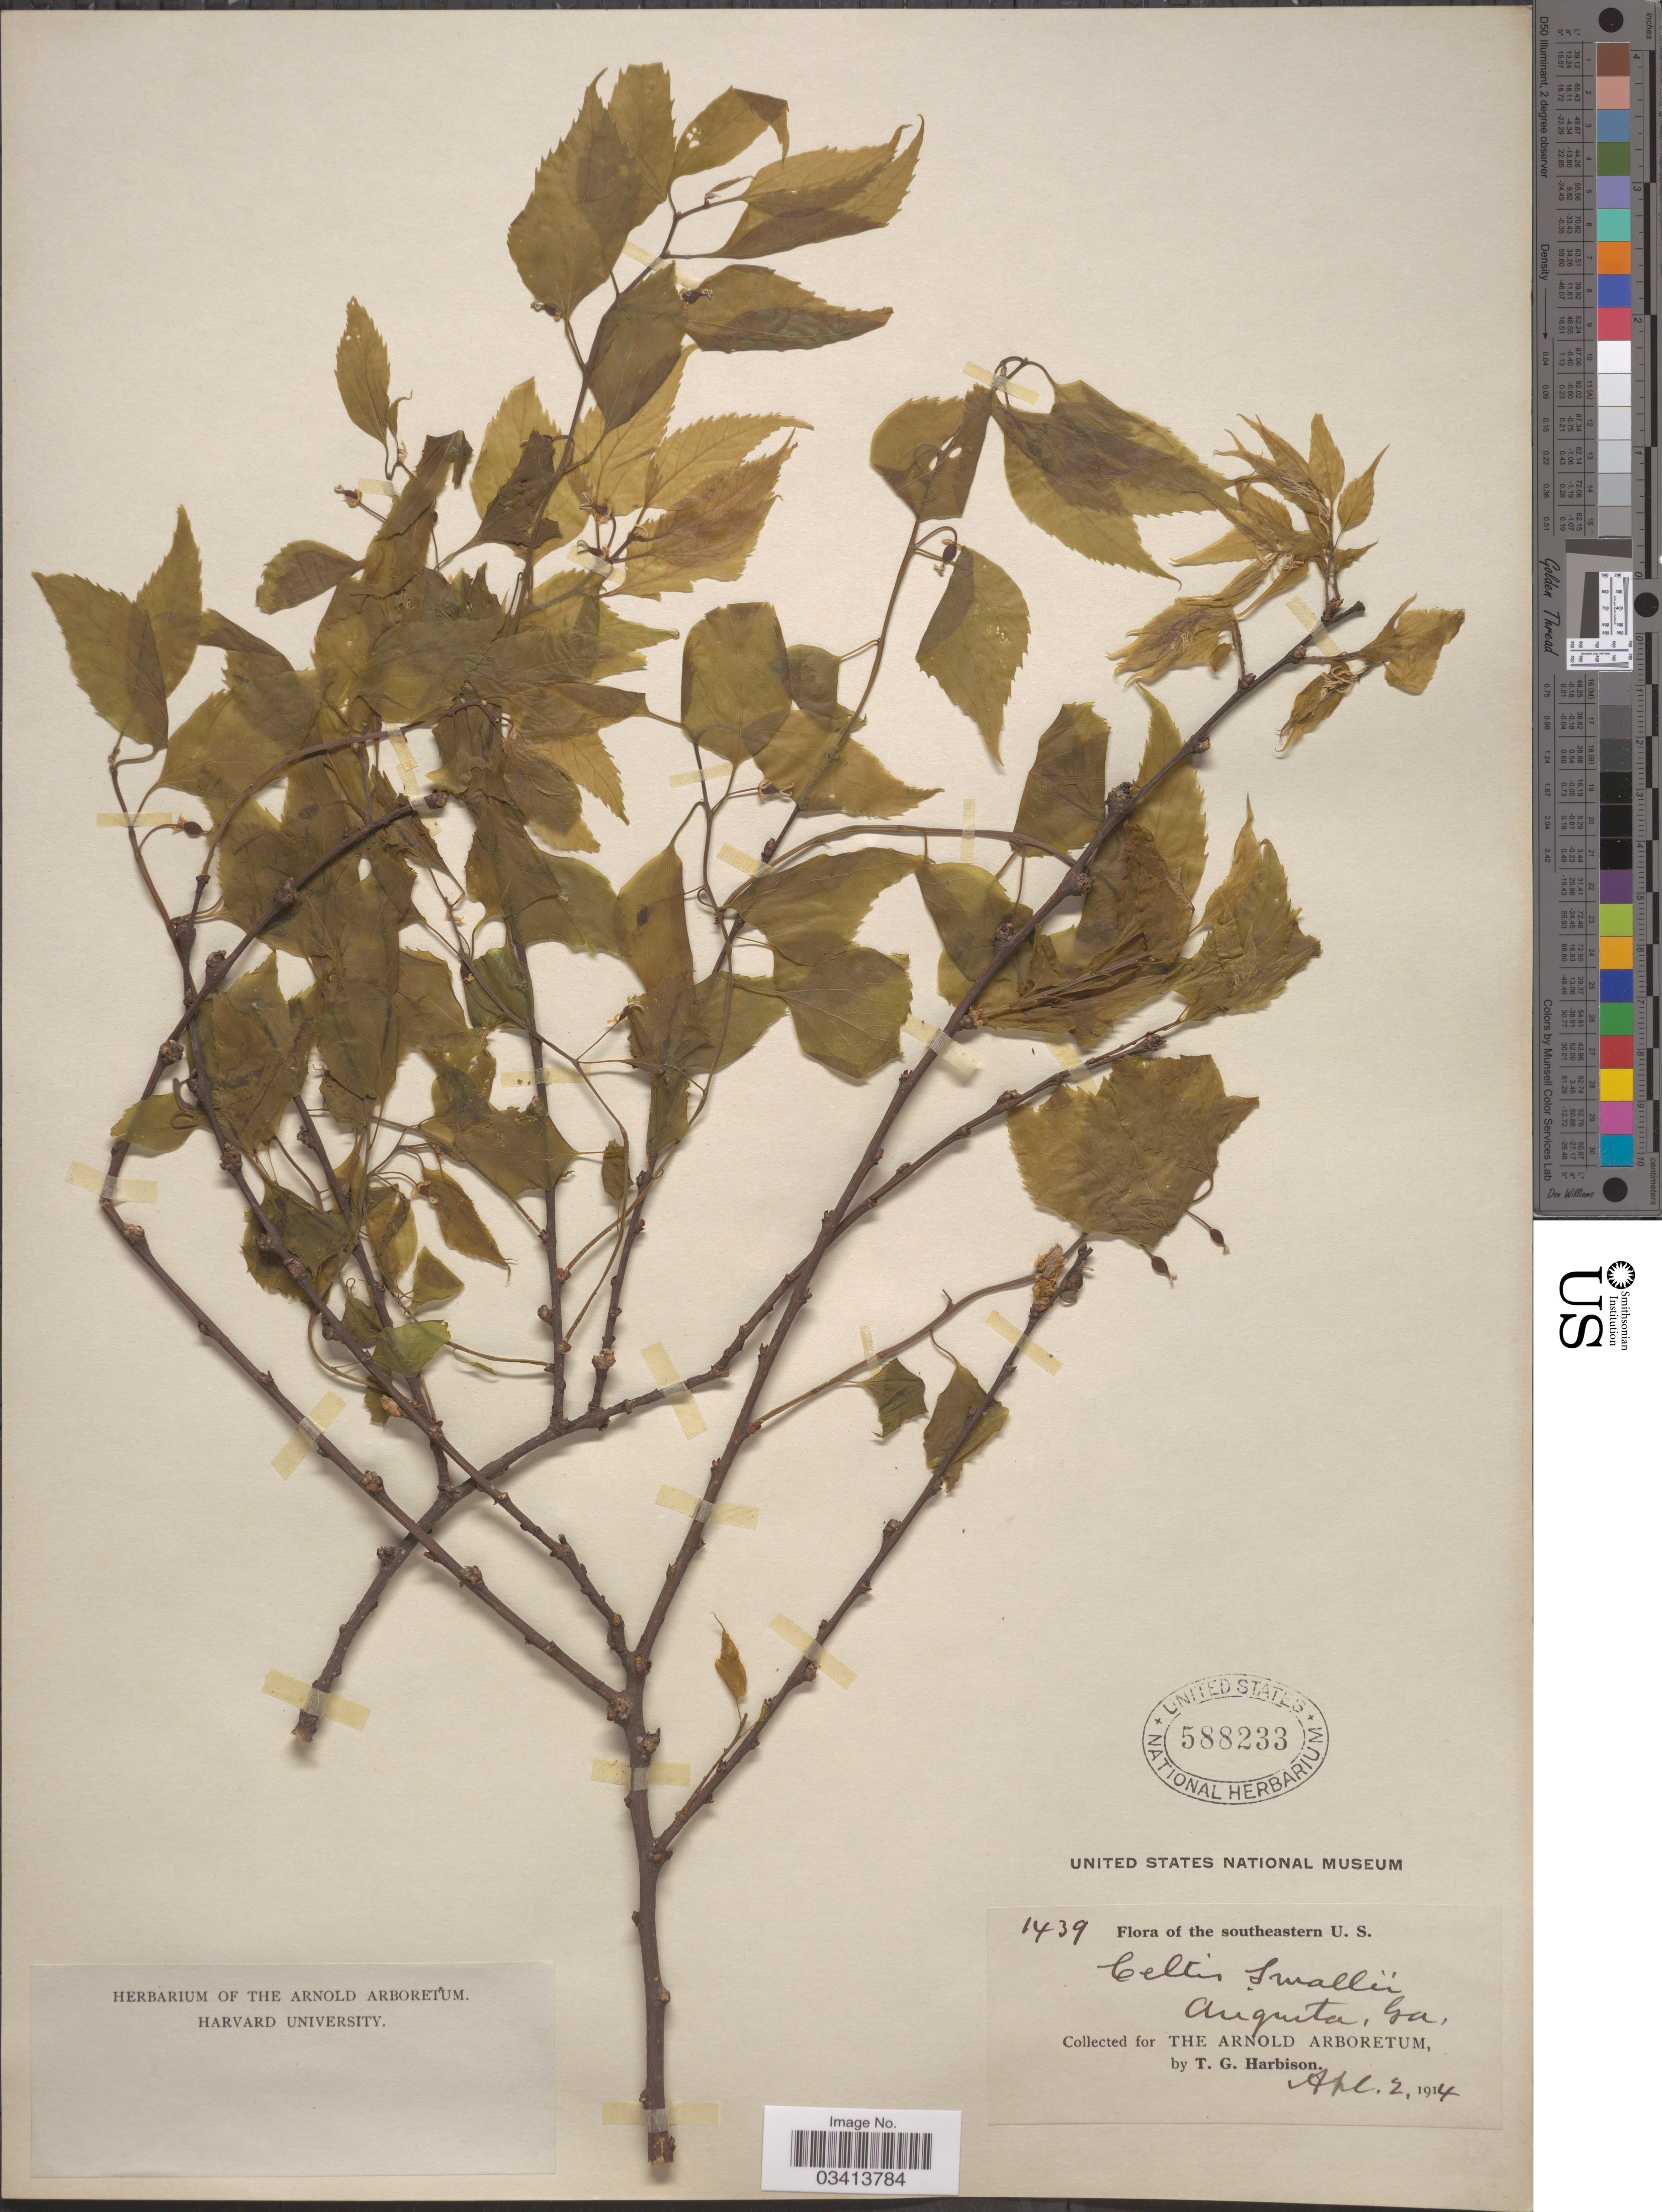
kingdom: Plantae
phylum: Tracheophyta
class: Magnoliopsida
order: Rosales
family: Cannabaceae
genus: Celtis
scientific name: Celtis laevigata var. smallii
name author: (Beadle) Sarg.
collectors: T. Harbison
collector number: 1439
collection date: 1914-04-02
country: United States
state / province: Georgia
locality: The Southeastern U. S. Augusta.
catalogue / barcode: US 588233